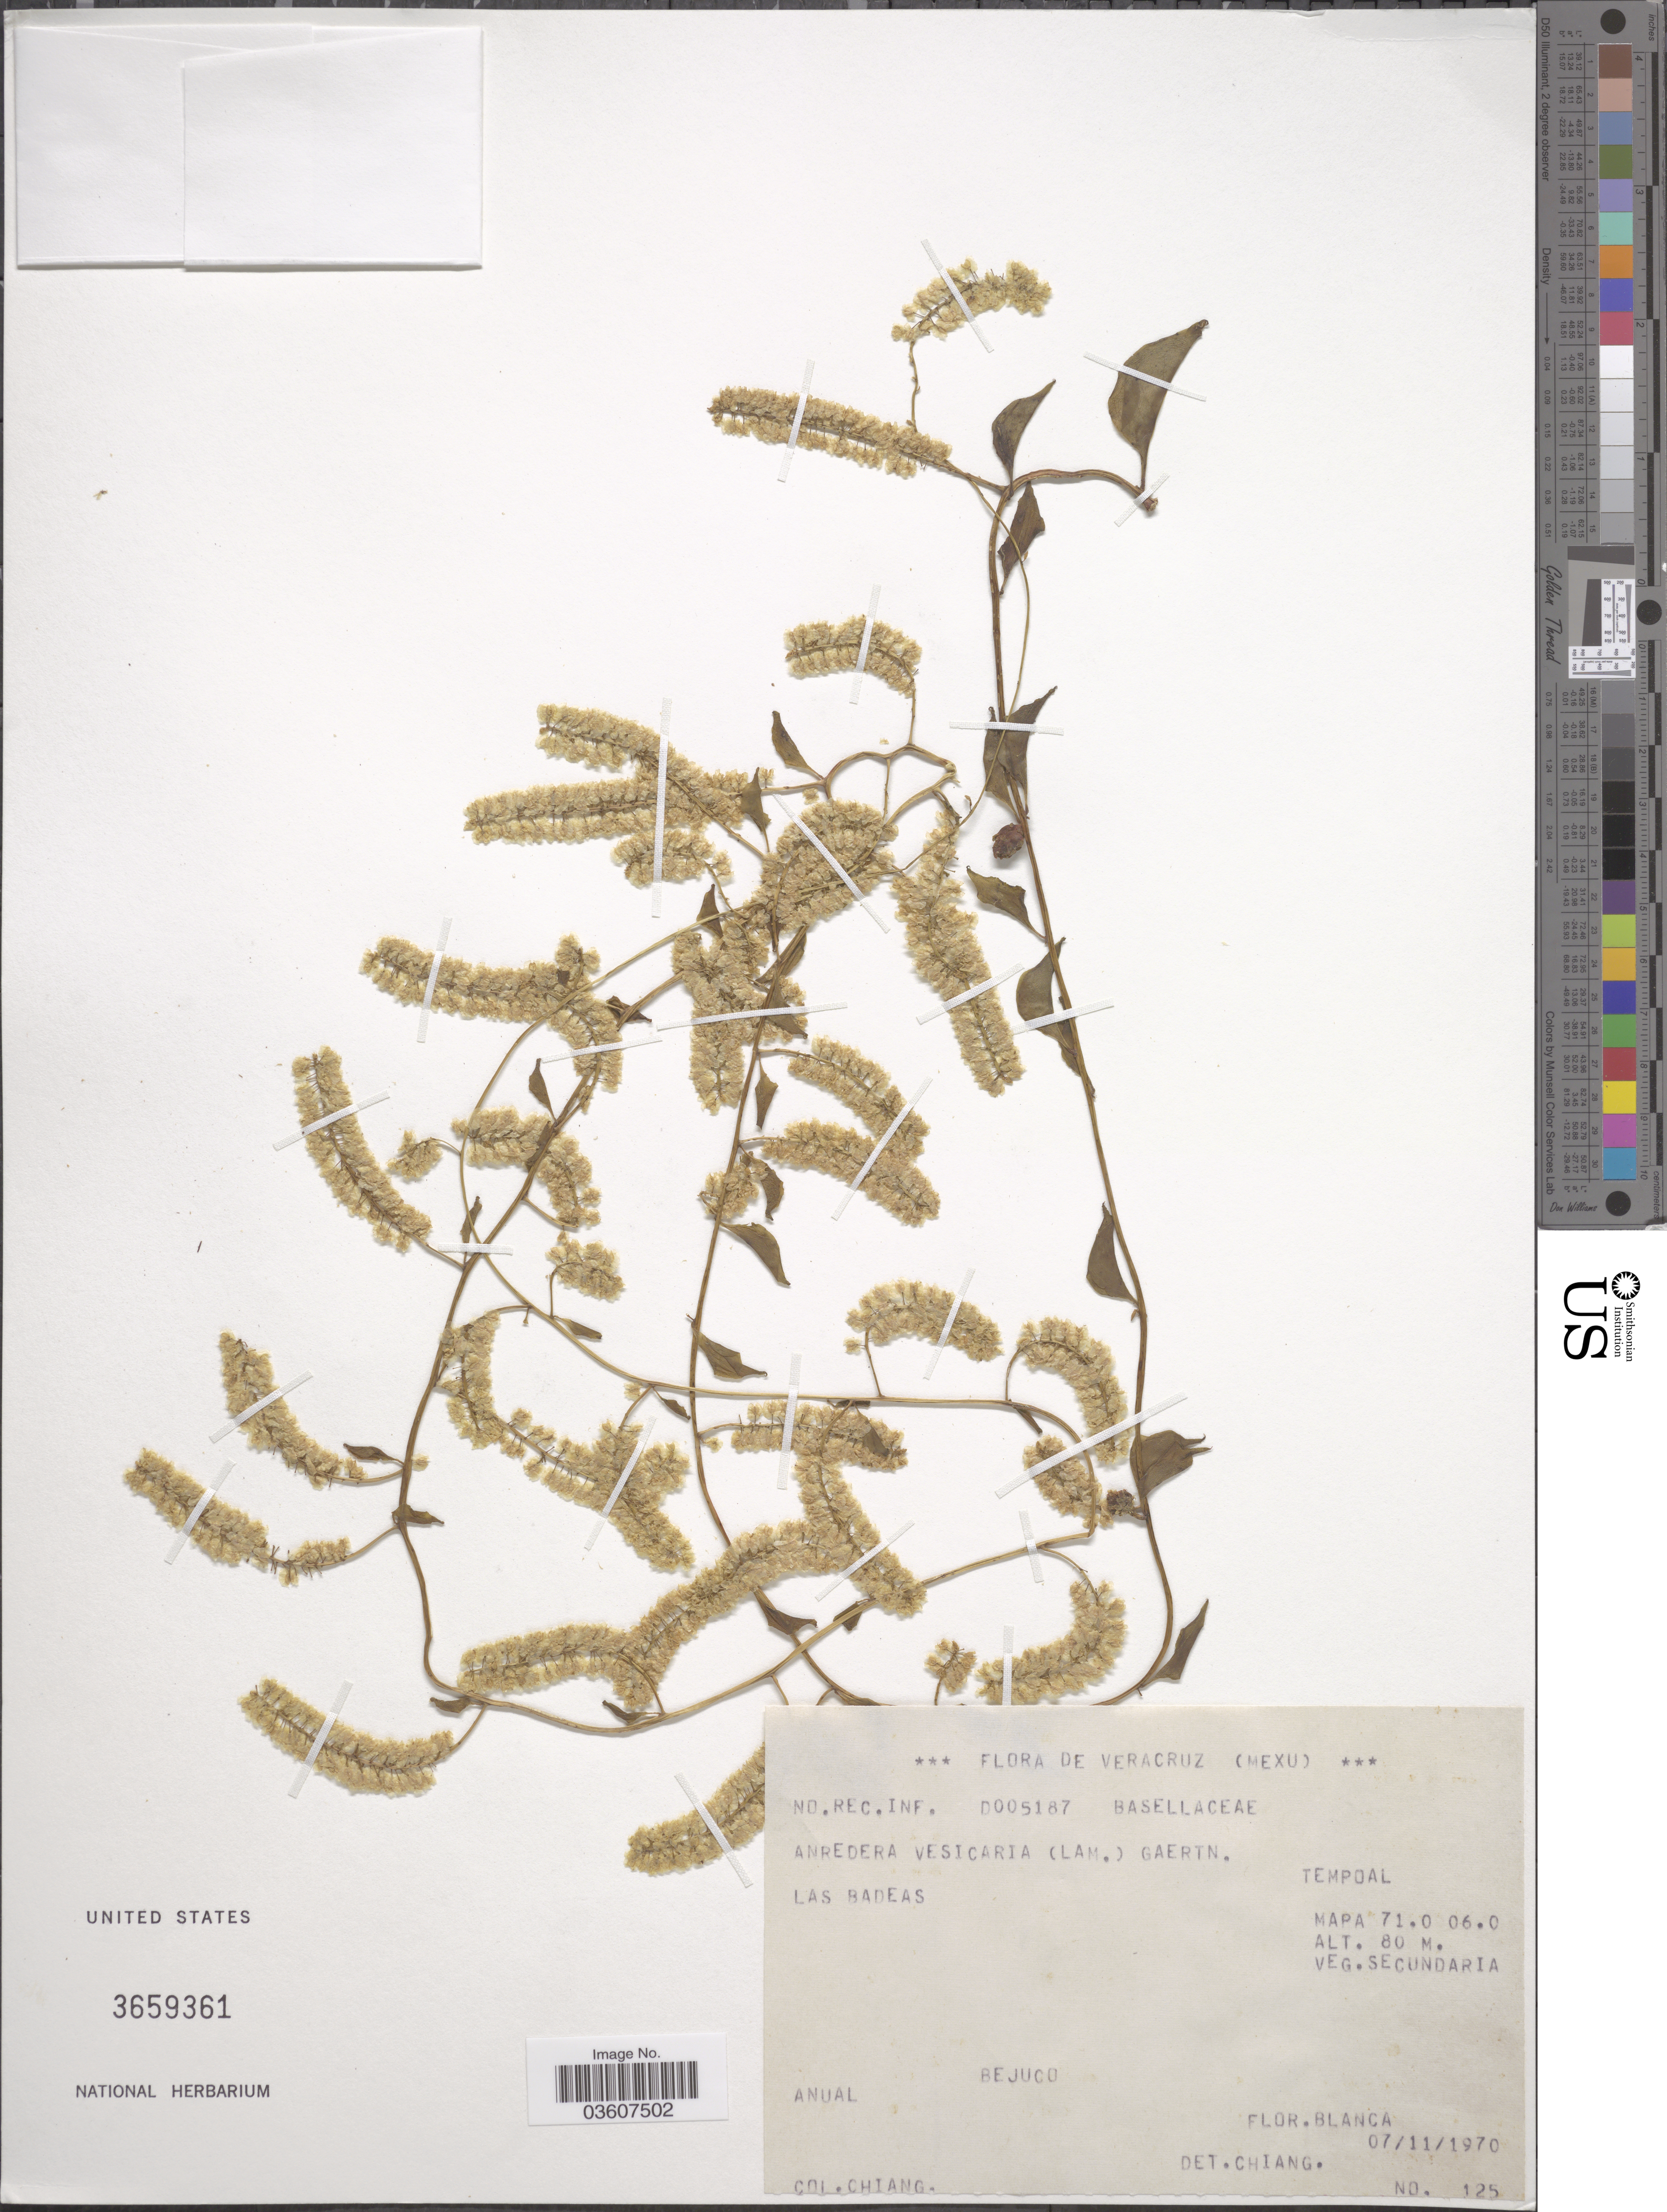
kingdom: Plantae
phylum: Tracheophyta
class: Magnoliopsida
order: Caryophyllales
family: Basellaceae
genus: Anredera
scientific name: Anredera vesicaria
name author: (Lam.) C.F. Gaertn.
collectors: -. Chiang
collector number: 125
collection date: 1970-11-07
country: Mexico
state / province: Veracruz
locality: Veracruz. Las Badeas. Tempoal [unsure placement]. Mapa 71.0 06.0.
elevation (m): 80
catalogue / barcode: US 3659361